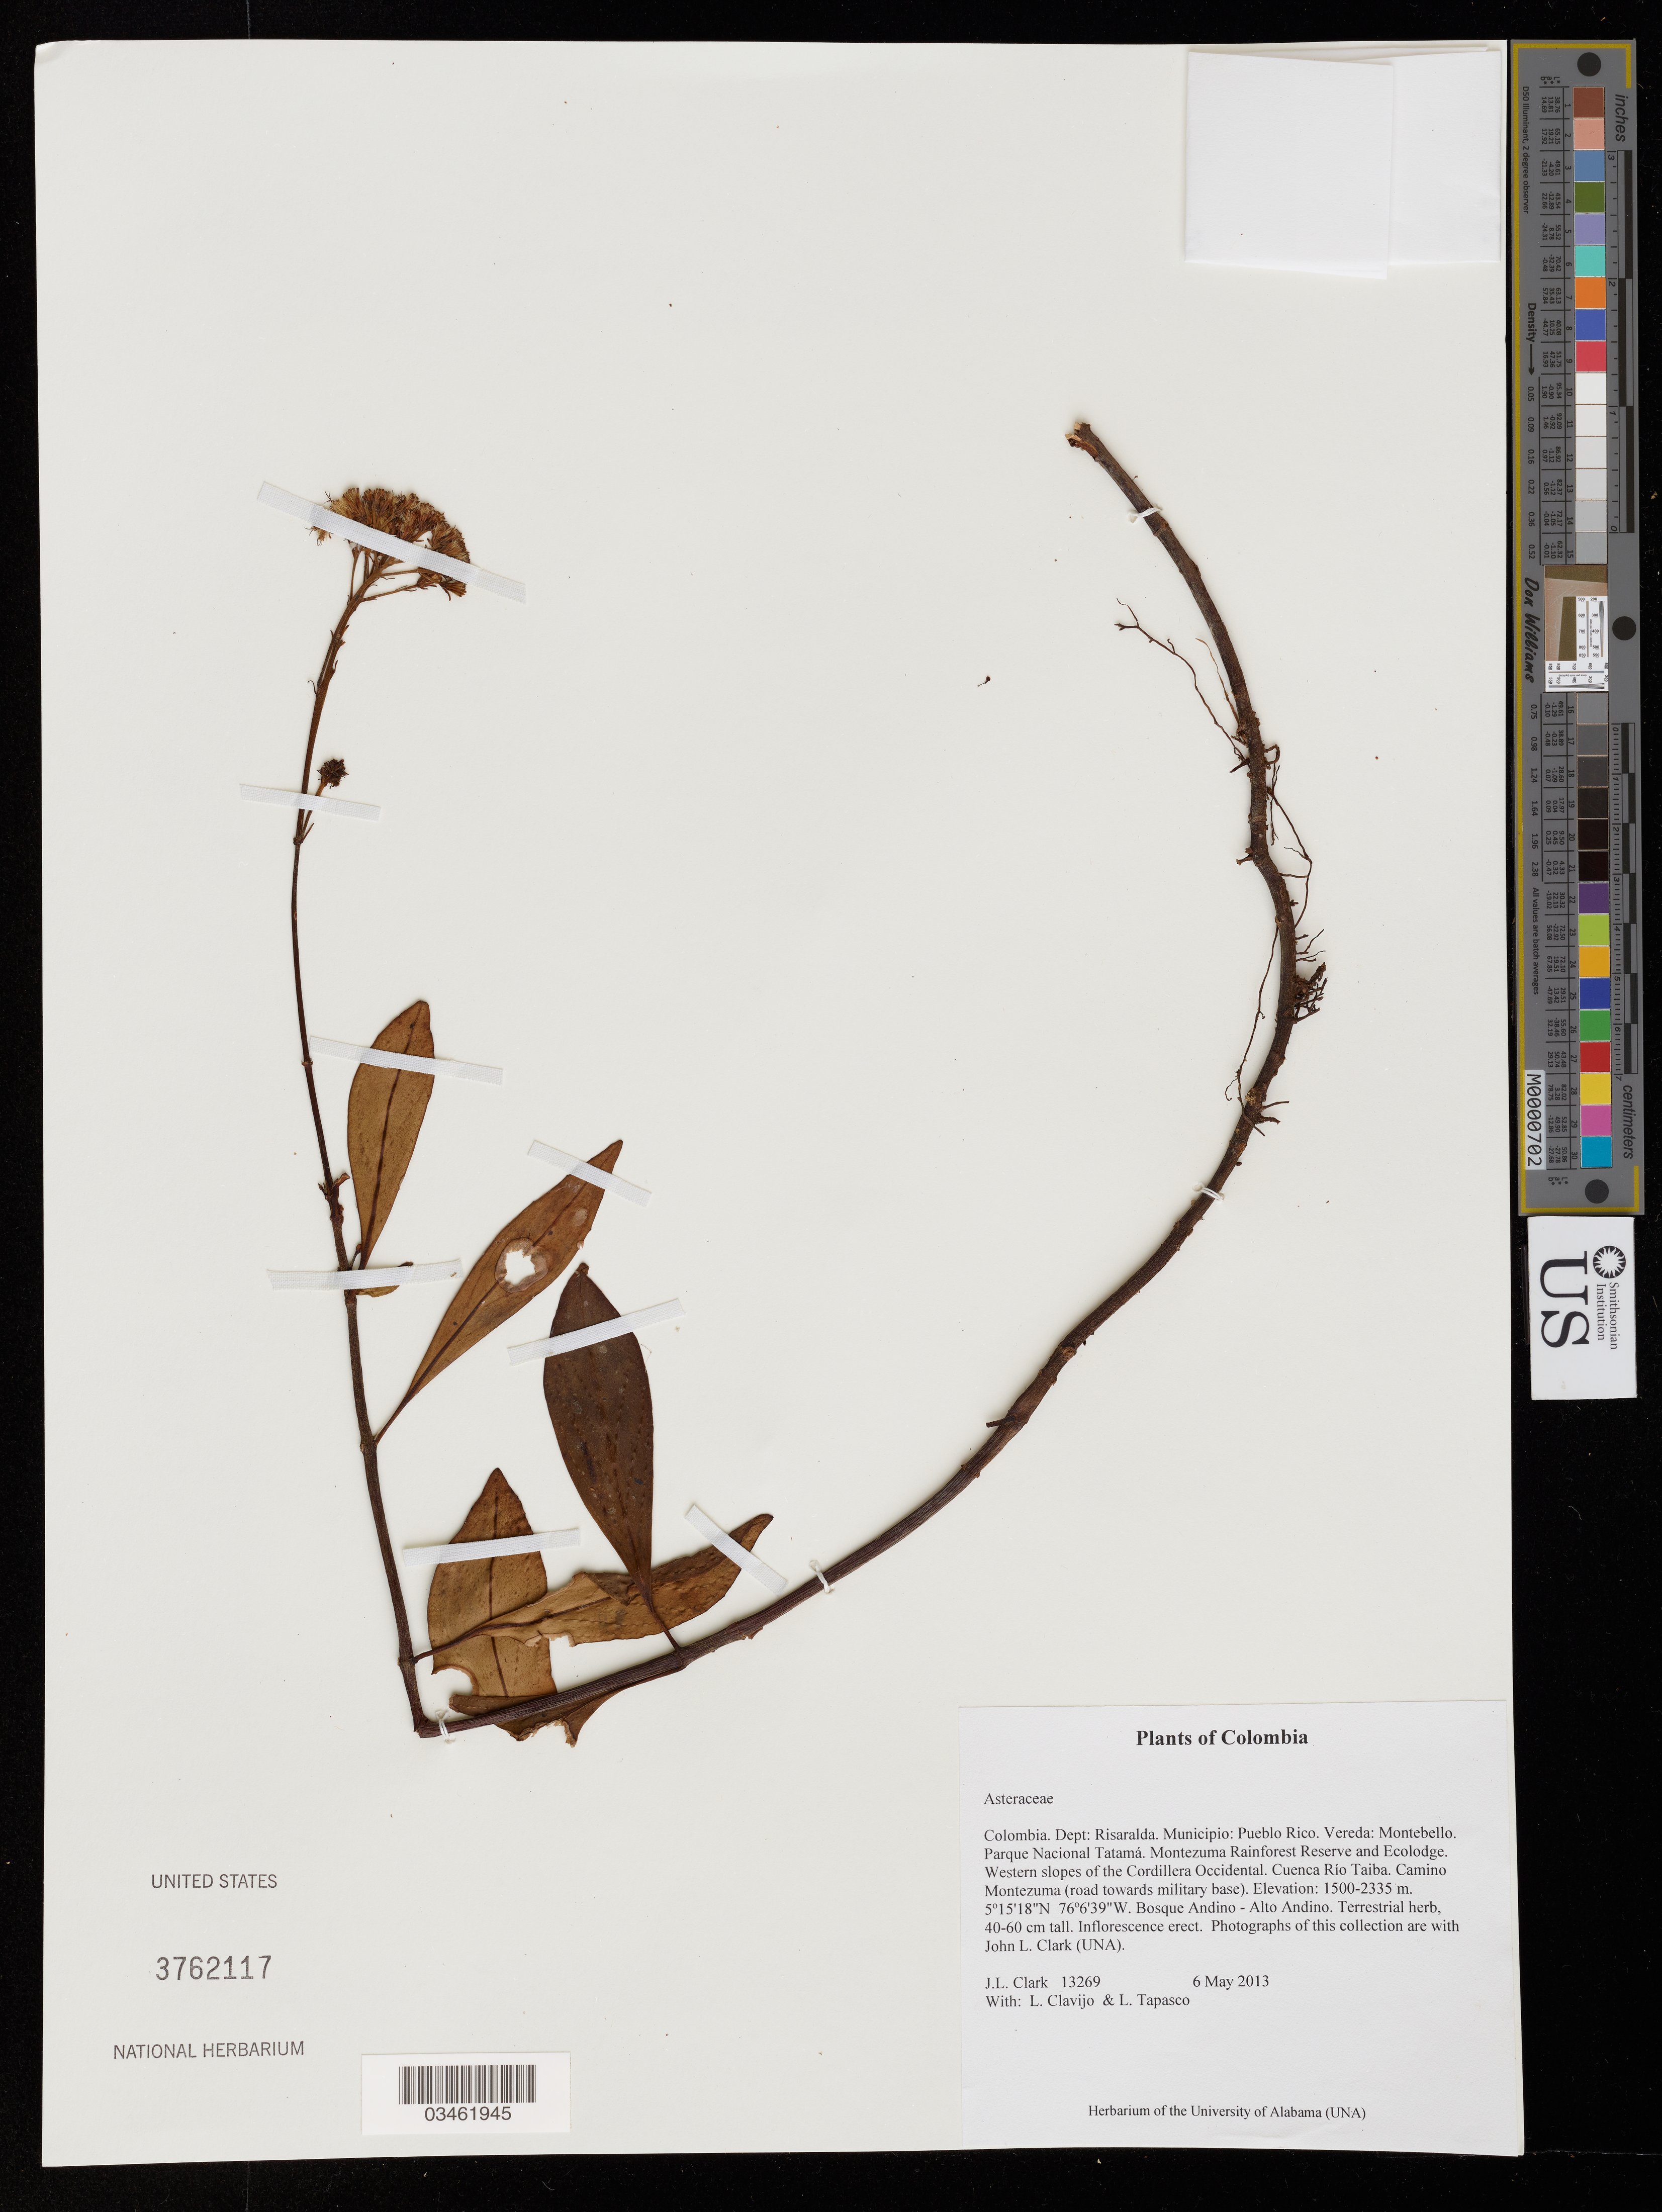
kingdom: Plantae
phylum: Tracheophyta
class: Magnoliopsida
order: Asterales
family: Asteraceae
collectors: J. L. Clark, L. Clavijo & L. Tapasco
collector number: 13269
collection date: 2013-05-06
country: Colombia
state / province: Risaralda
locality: Dept: Risaralda. Municipio: Pueblo Rico. Vereda: Montebello. Parque Nacional Tatamá. Montezuma Rainforest Reserve and Ecolodge. Western slopes of the Cordillera Occidental. Cuenca Río Taiba. Camino Montezuma (road towards military base). Bosque Andino - Alto Andino.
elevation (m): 1500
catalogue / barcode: US 3762117